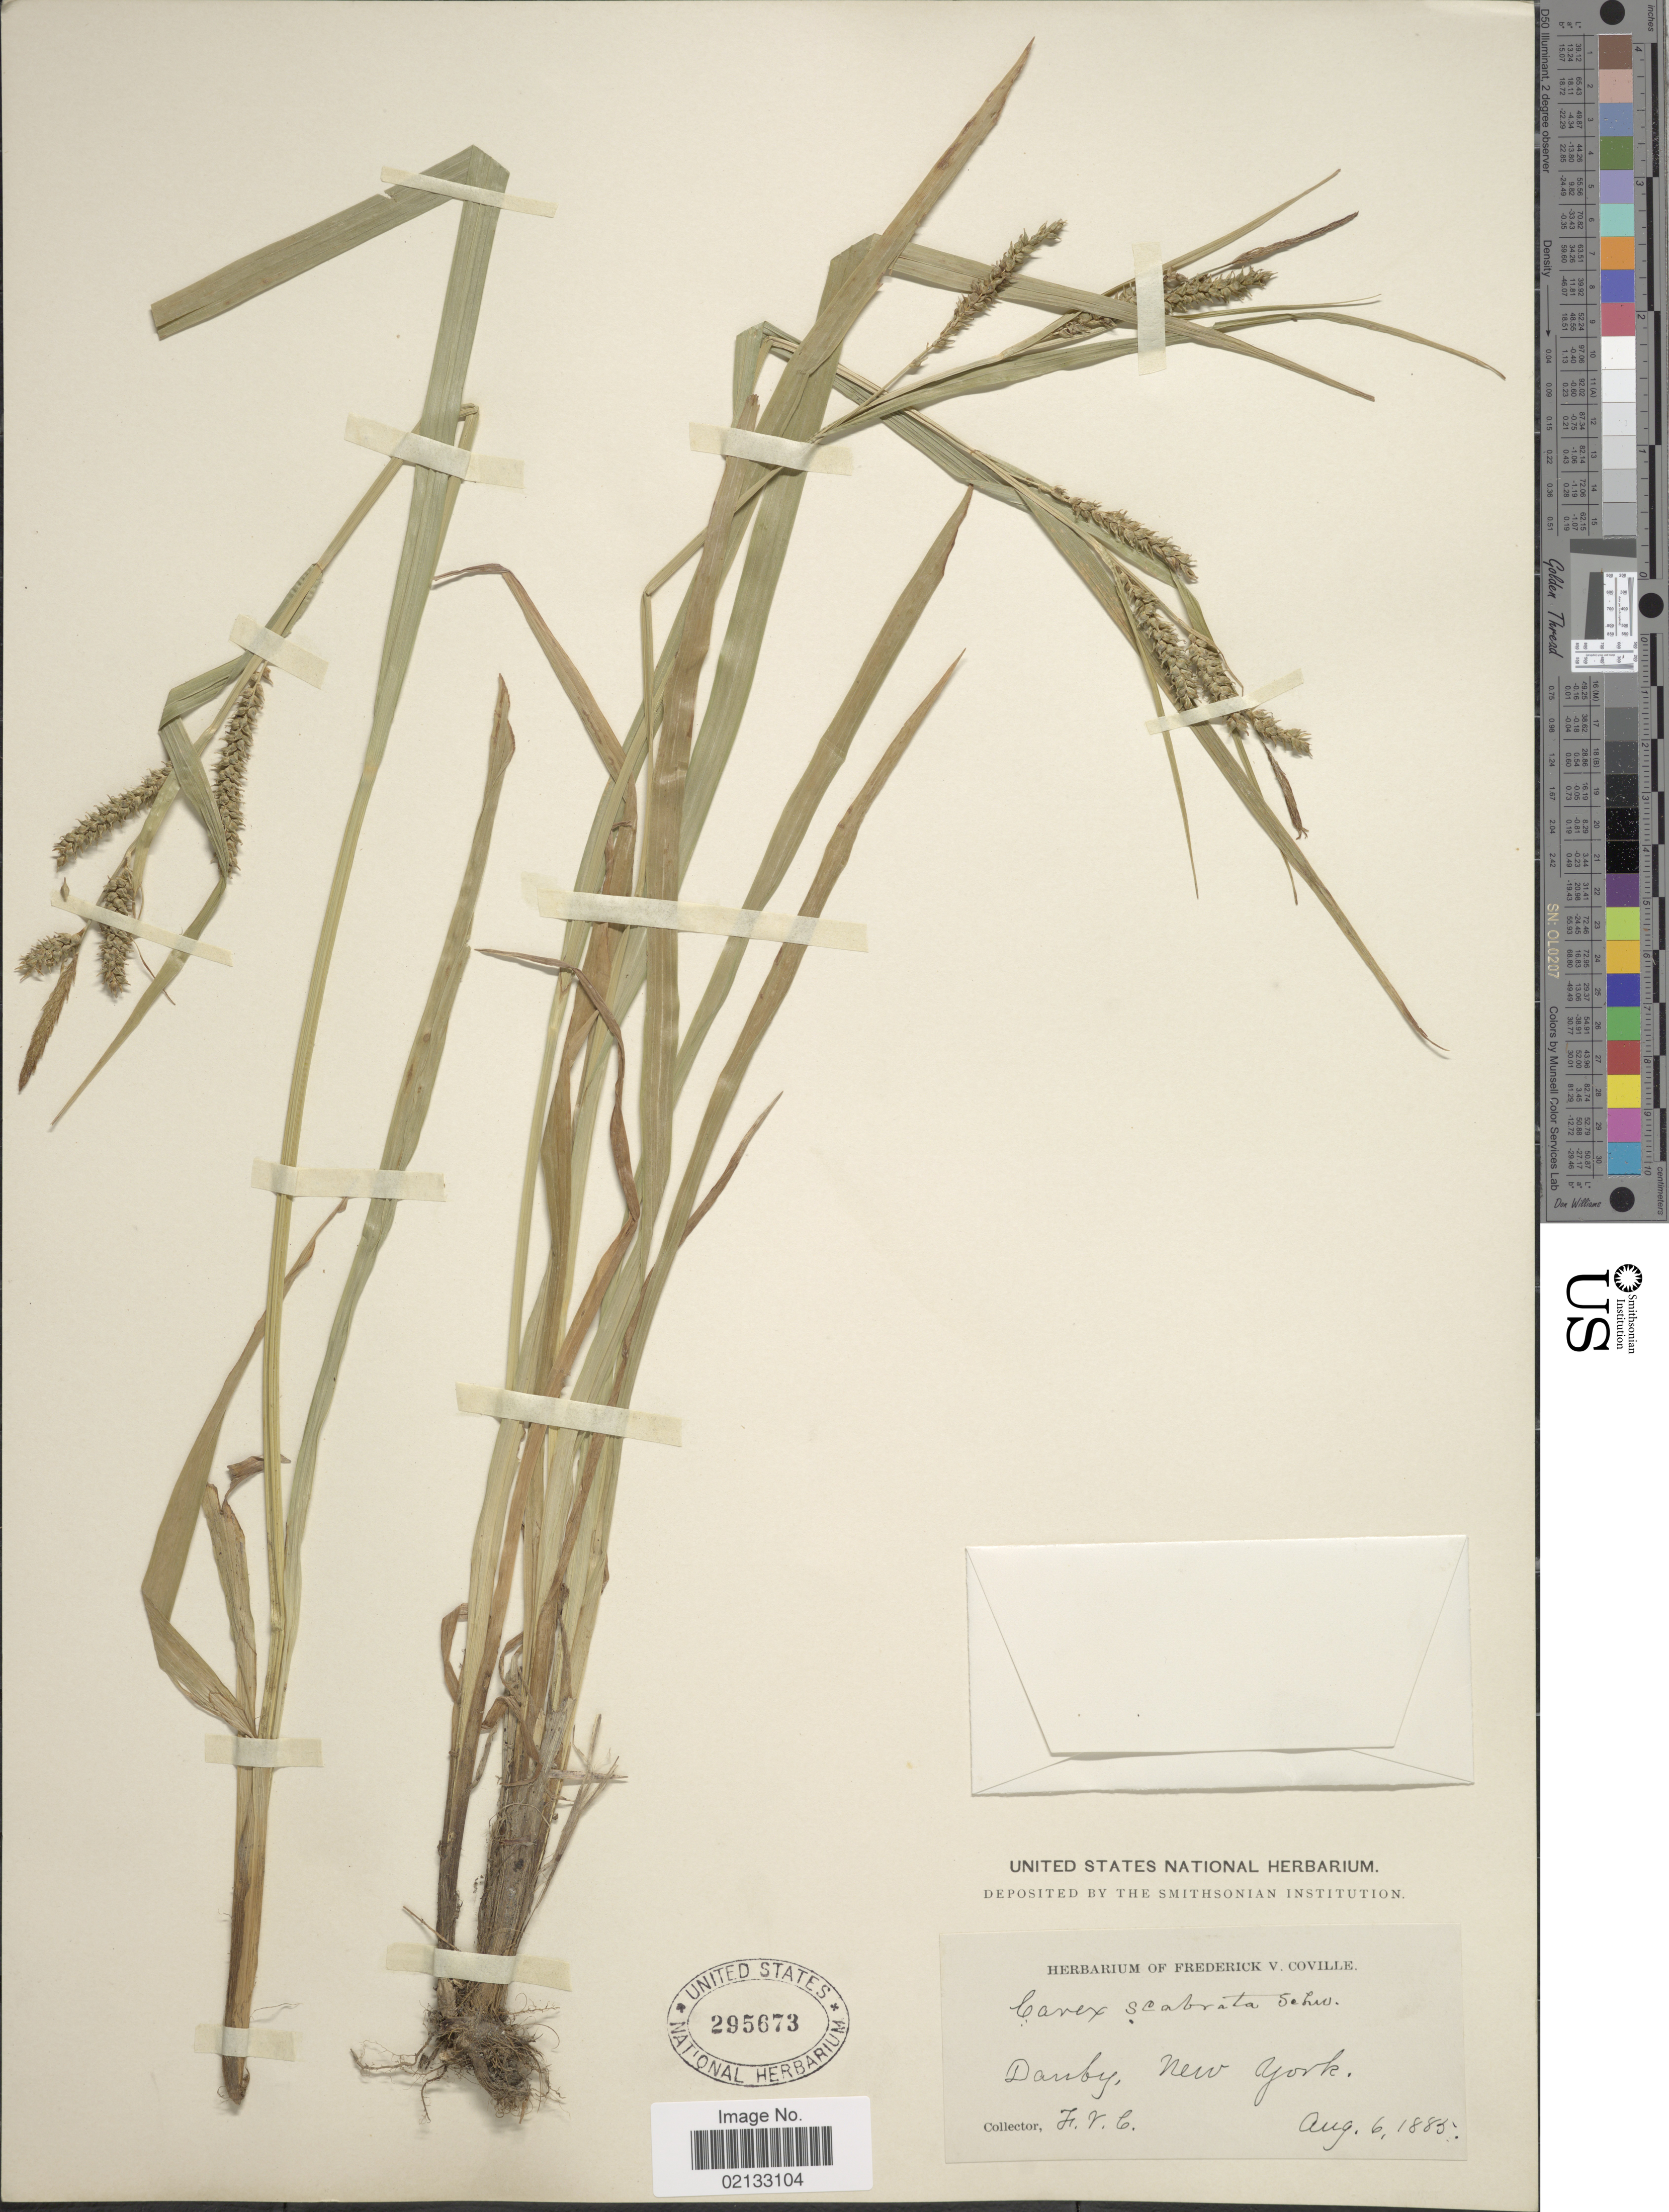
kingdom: Plantae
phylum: Tracheophyta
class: Liliopsida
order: Poales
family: Cyperaceae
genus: Carex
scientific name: Carex scabrata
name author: Schwein.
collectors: F. V. Coville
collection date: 1885-08-06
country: United States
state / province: New York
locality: Danby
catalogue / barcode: US 295673